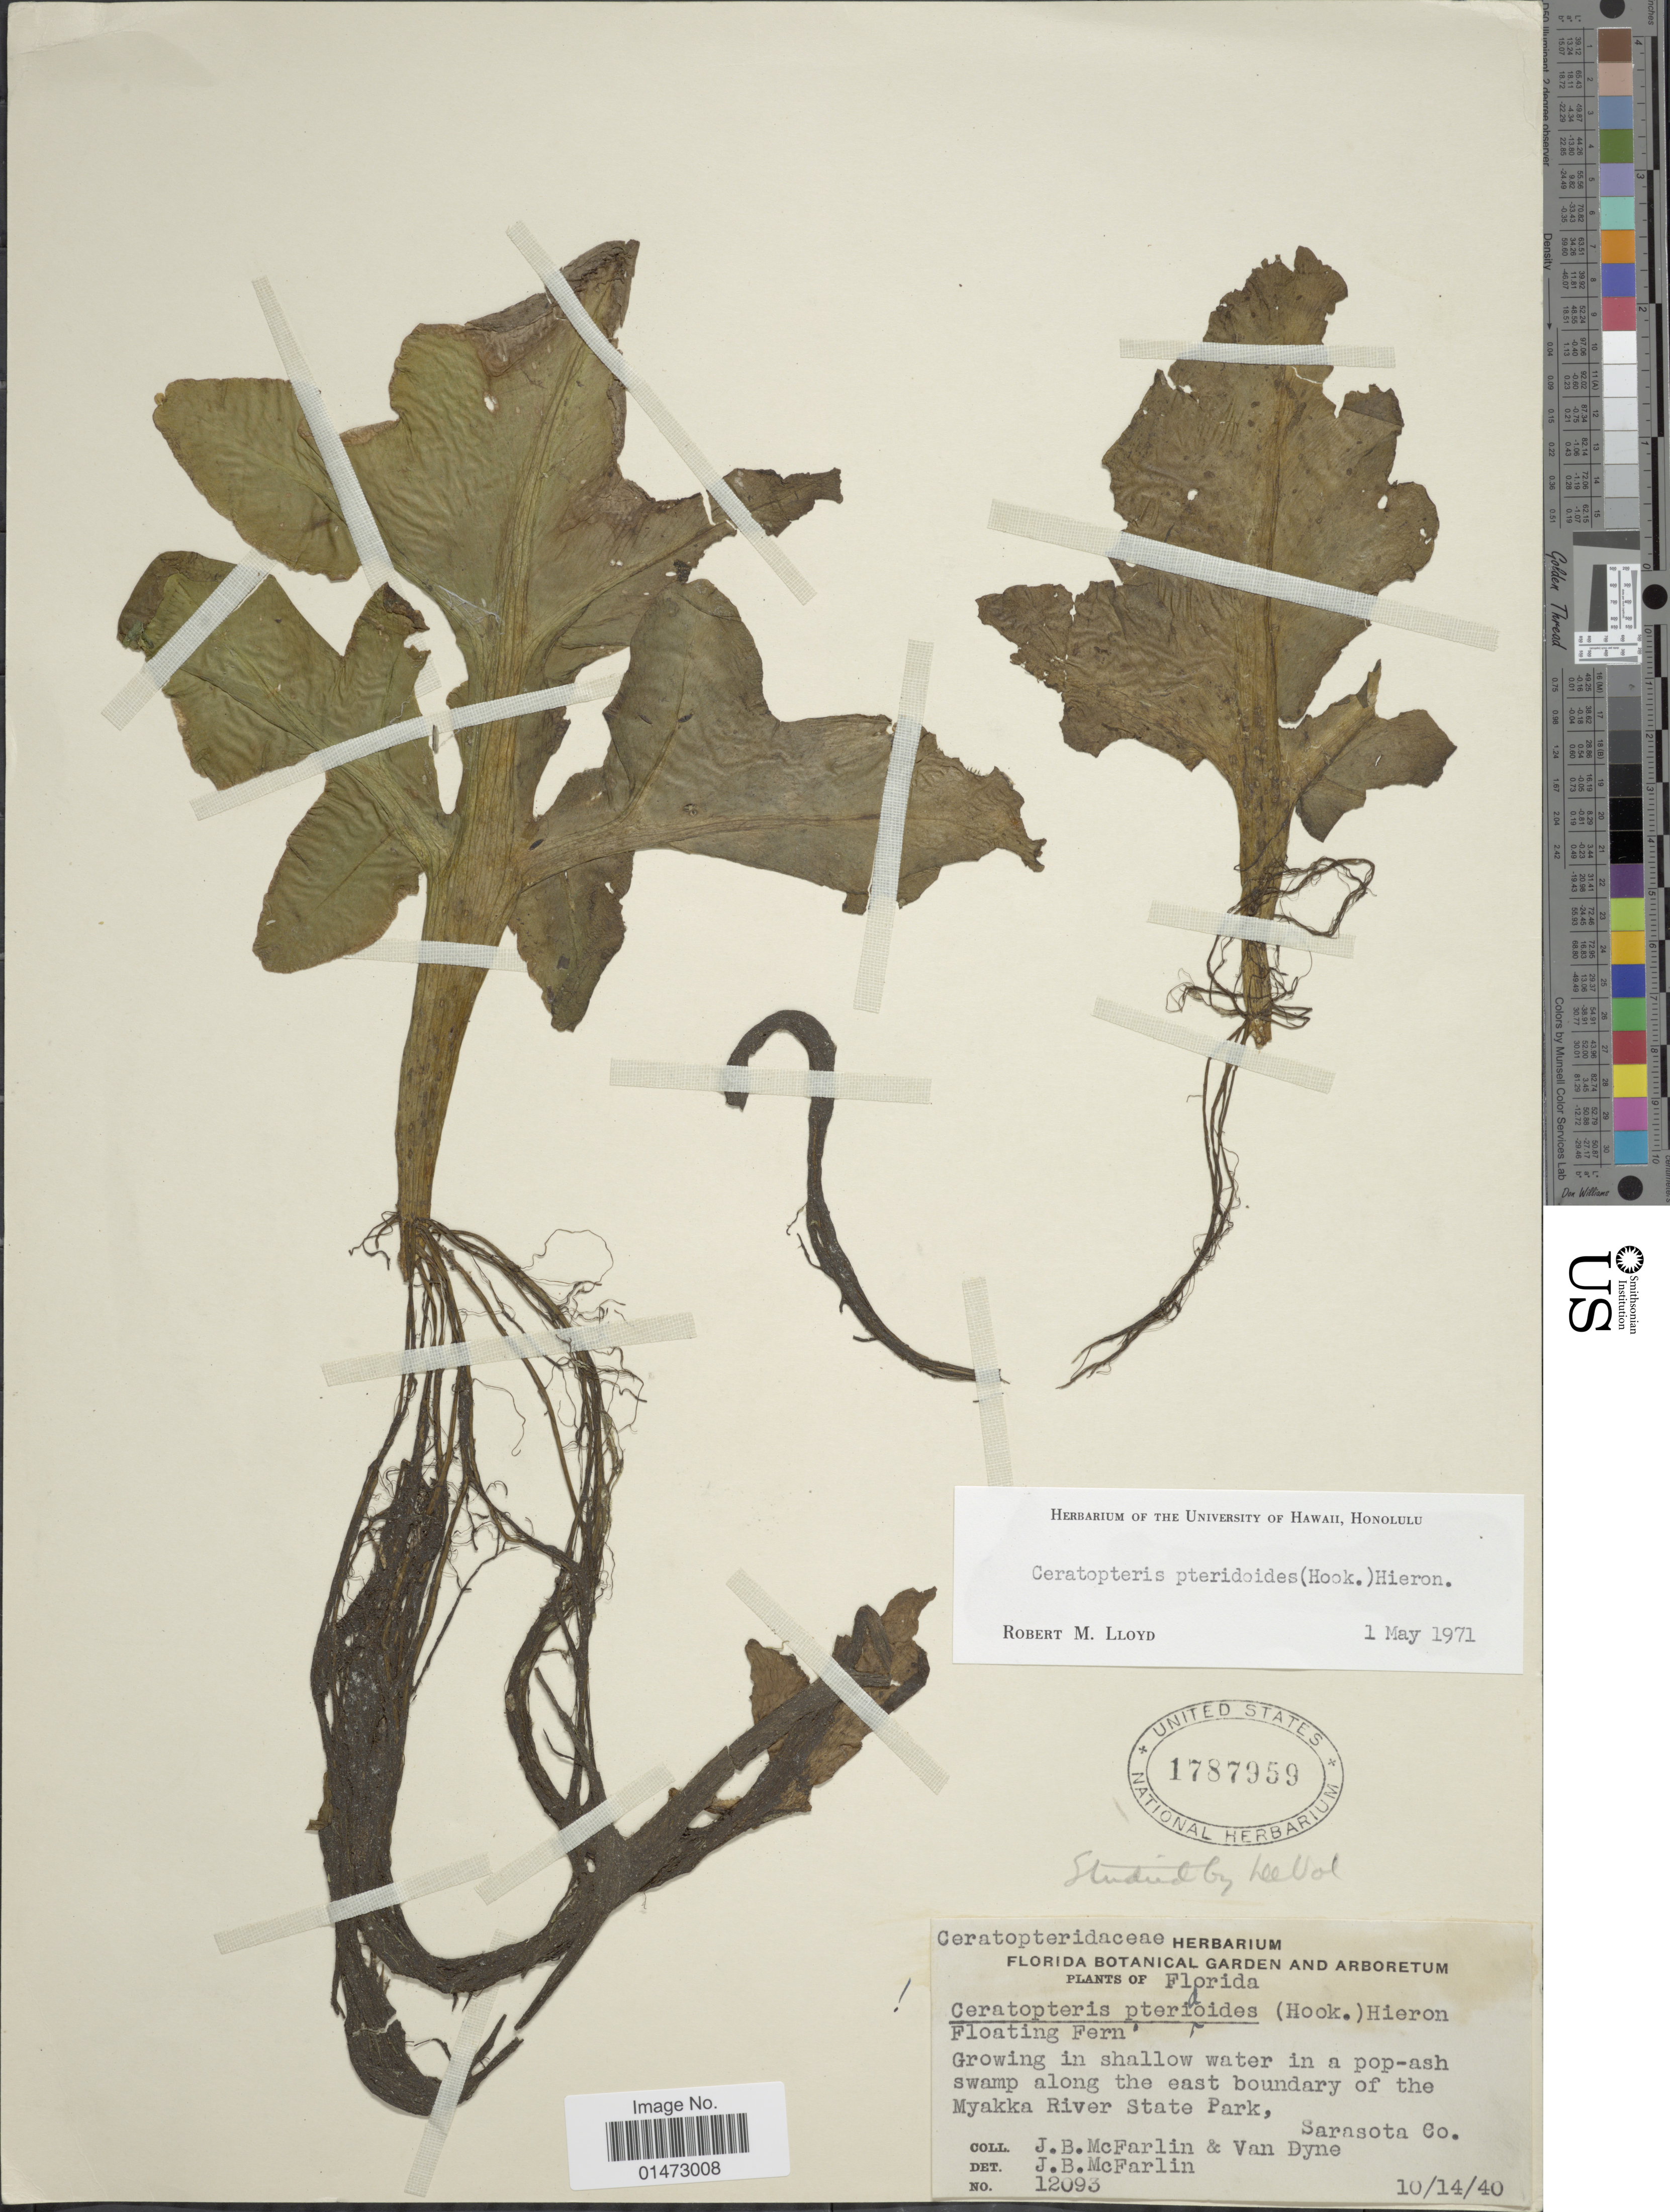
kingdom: Plantae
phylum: Tracheophyta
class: Polypodiopsida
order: Polypodiales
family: Pteridaceae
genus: Ceratopteris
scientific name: Ceratopteris pteridioides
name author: (Hook.) Hieron.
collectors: J. McFarlin & Van Dyne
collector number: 12093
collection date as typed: Transcribed d/m/y: 14/10/40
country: United States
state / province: Florida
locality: Growing in shallow water in a pop-ash swamp along the east boundary of the Myakka River State Park, Sarasota Co.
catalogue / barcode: US 1787959